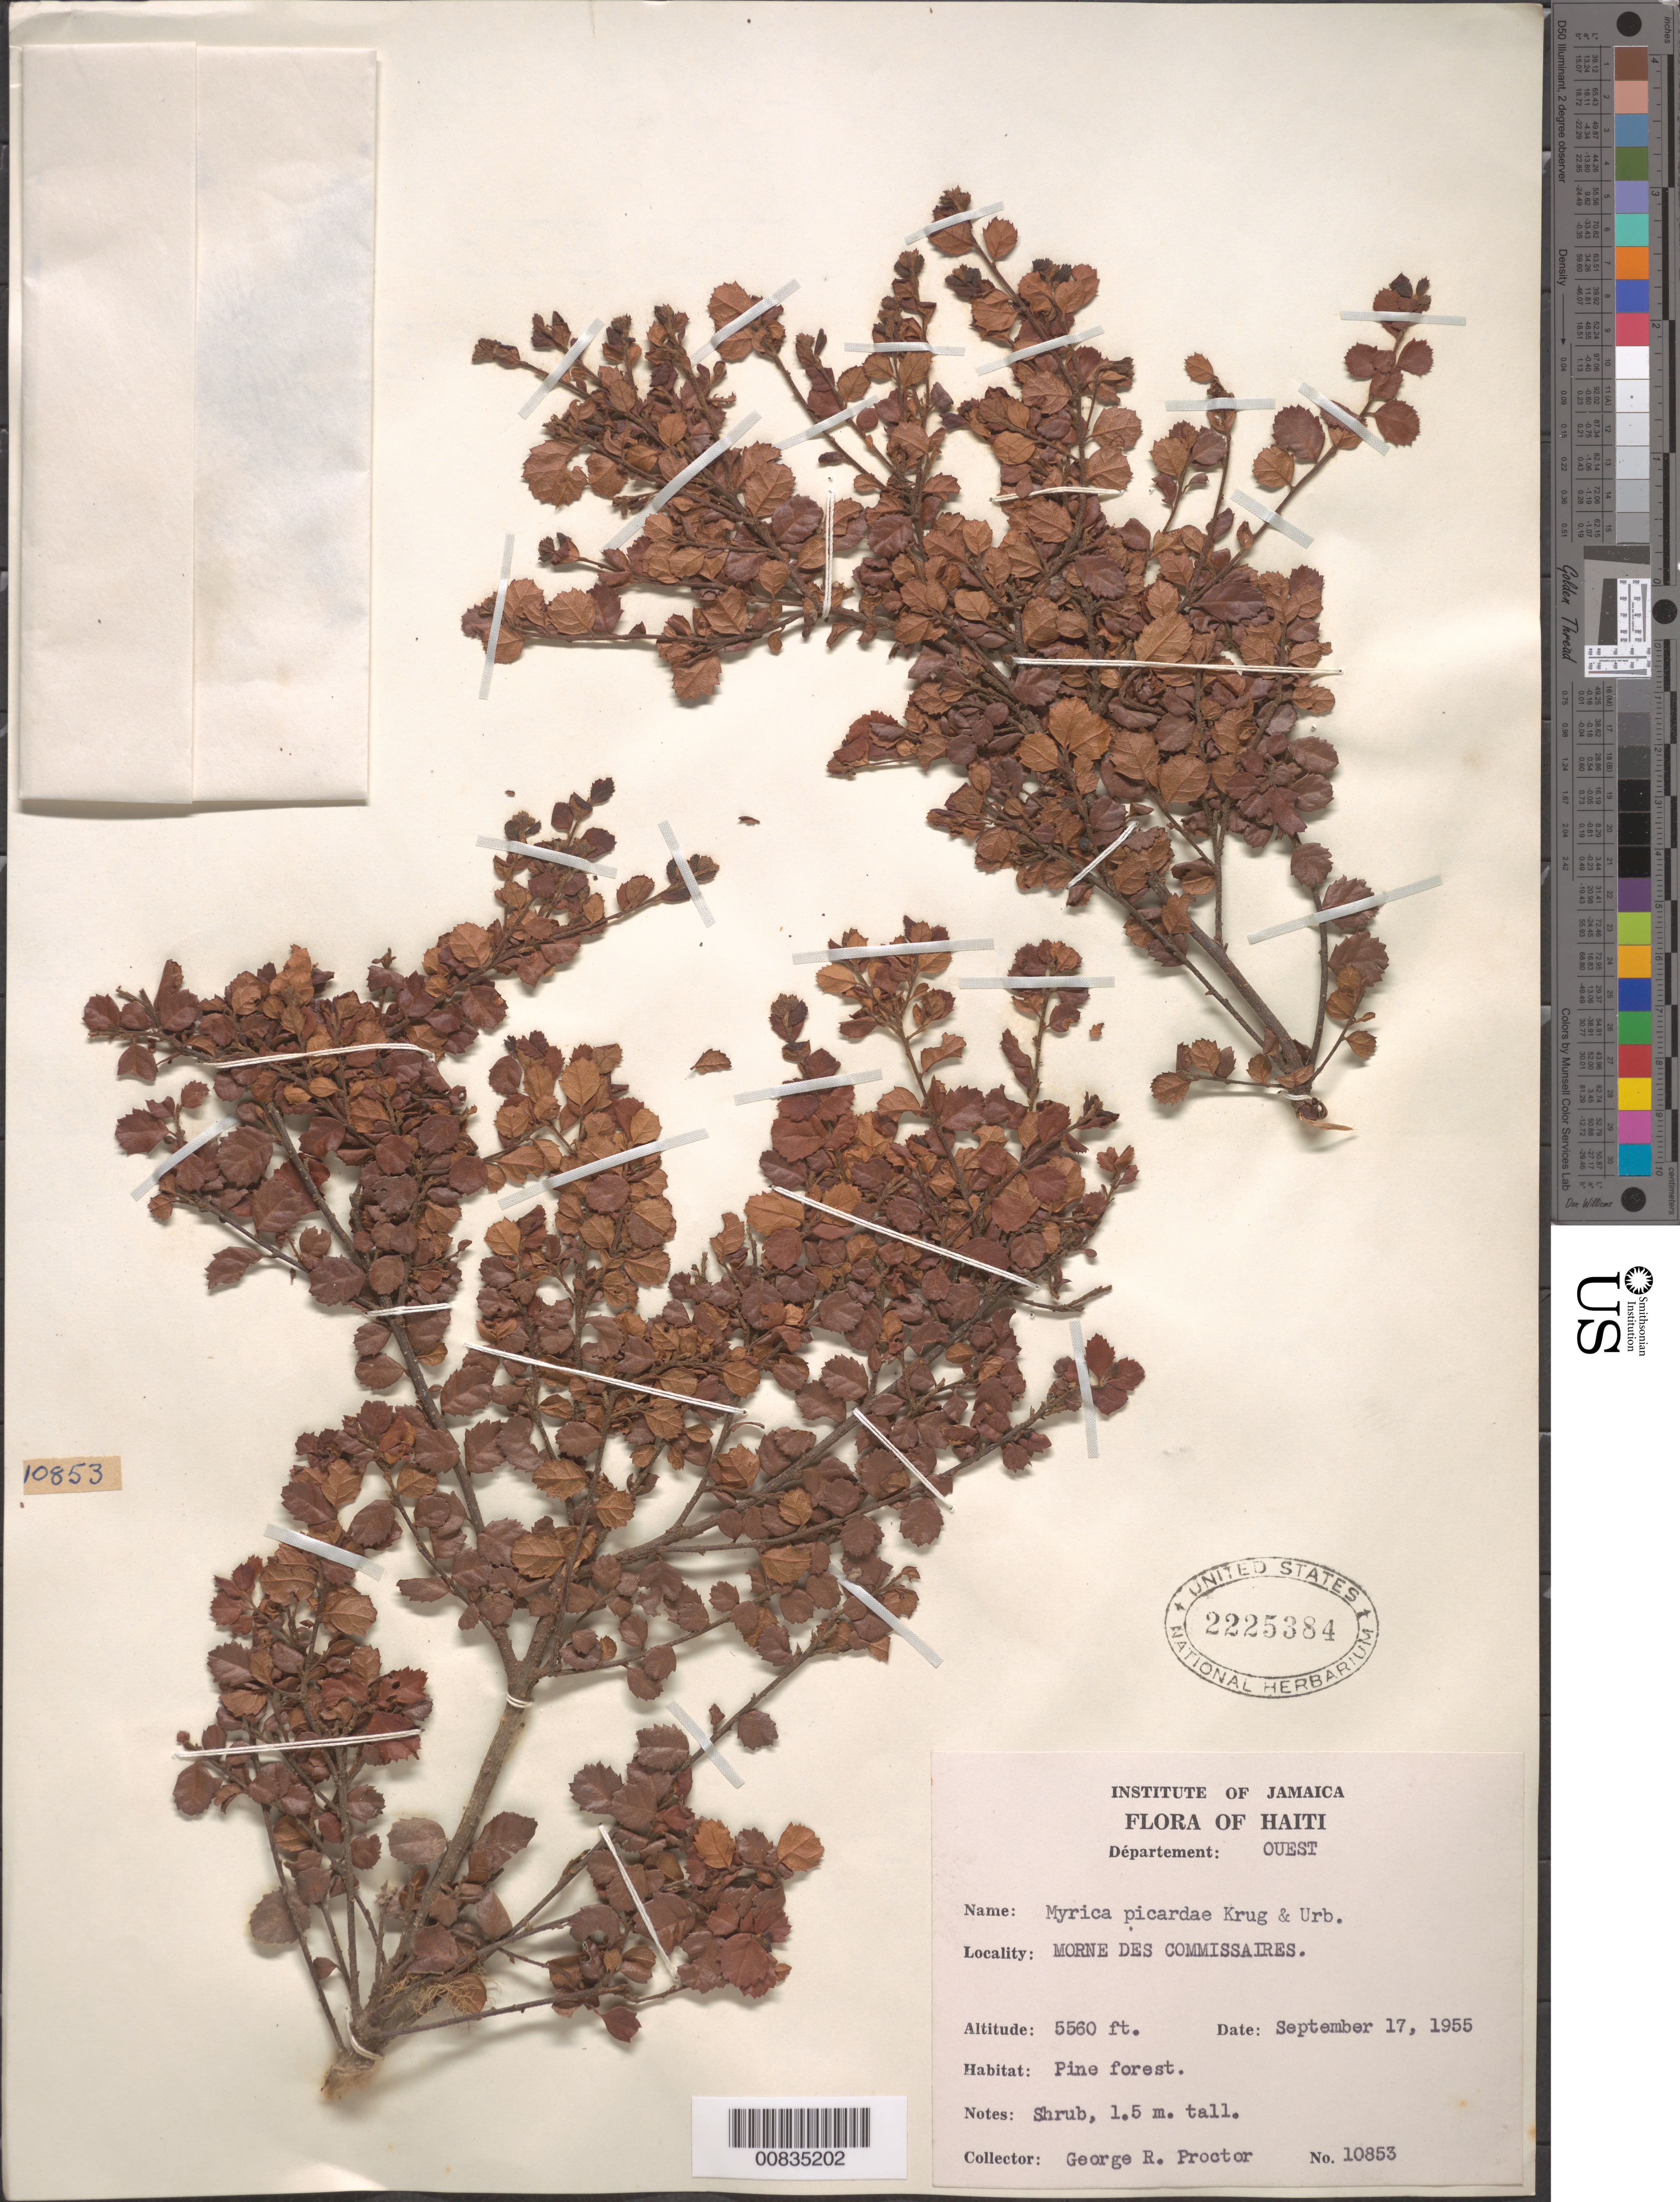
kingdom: Plantae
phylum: Tracheophyta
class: Magnoliopsida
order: Fagales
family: Myricaceae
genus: Morella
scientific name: Morella picardae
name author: (Krug & Urb.) Wilbur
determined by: Strong, Mark T., (BOT), Smithsonian Institution - National Museum of Natural History (UNITED STATES)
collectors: G. R. Proctor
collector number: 10853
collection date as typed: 17 Sep 1955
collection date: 1955-09-17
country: Haiti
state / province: Ouest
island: Hispaniola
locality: Mornes des Commissaires.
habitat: Pine forest.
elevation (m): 1695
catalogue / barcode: US 2225384